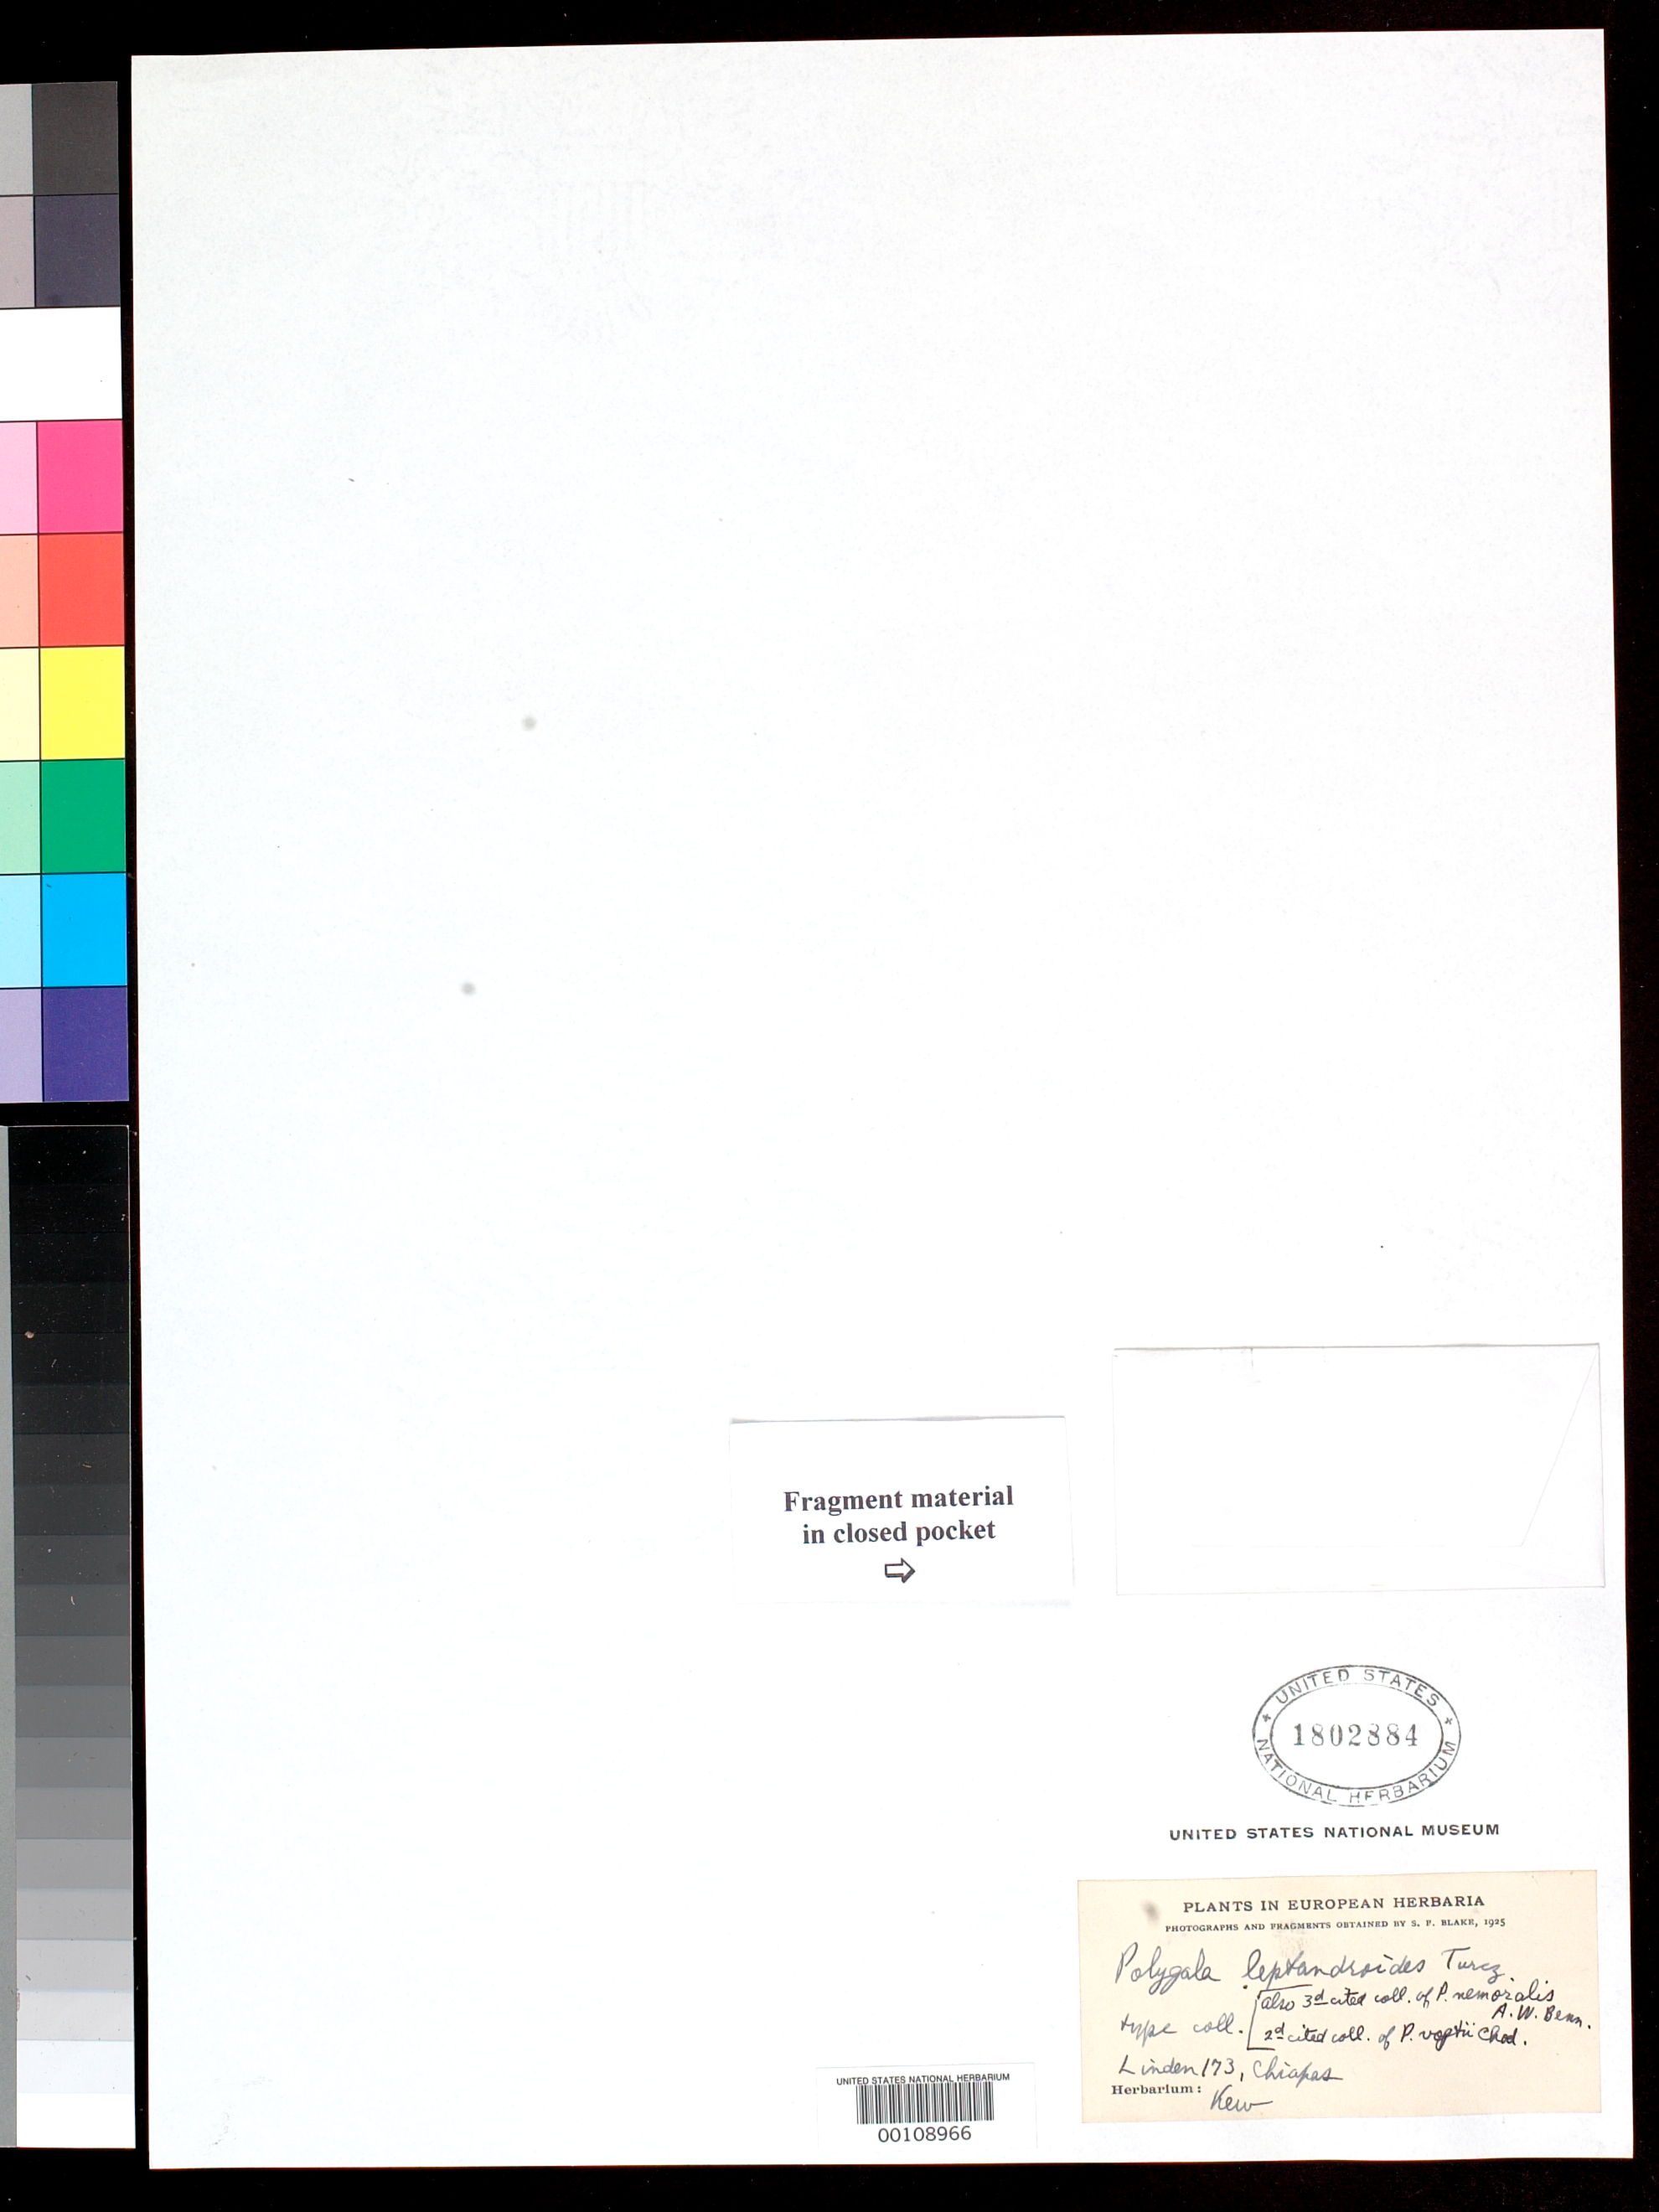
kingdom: Plantae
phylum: Tracheophyta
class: Magnoliopsida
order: Fabales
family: Polygalaceae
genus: Polygala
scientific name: Polygala leptandroides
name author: Turcz.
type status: Type Fragment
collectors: J. Linden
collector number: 173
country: Mexico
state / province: Chiapas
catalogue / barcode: US 1802884